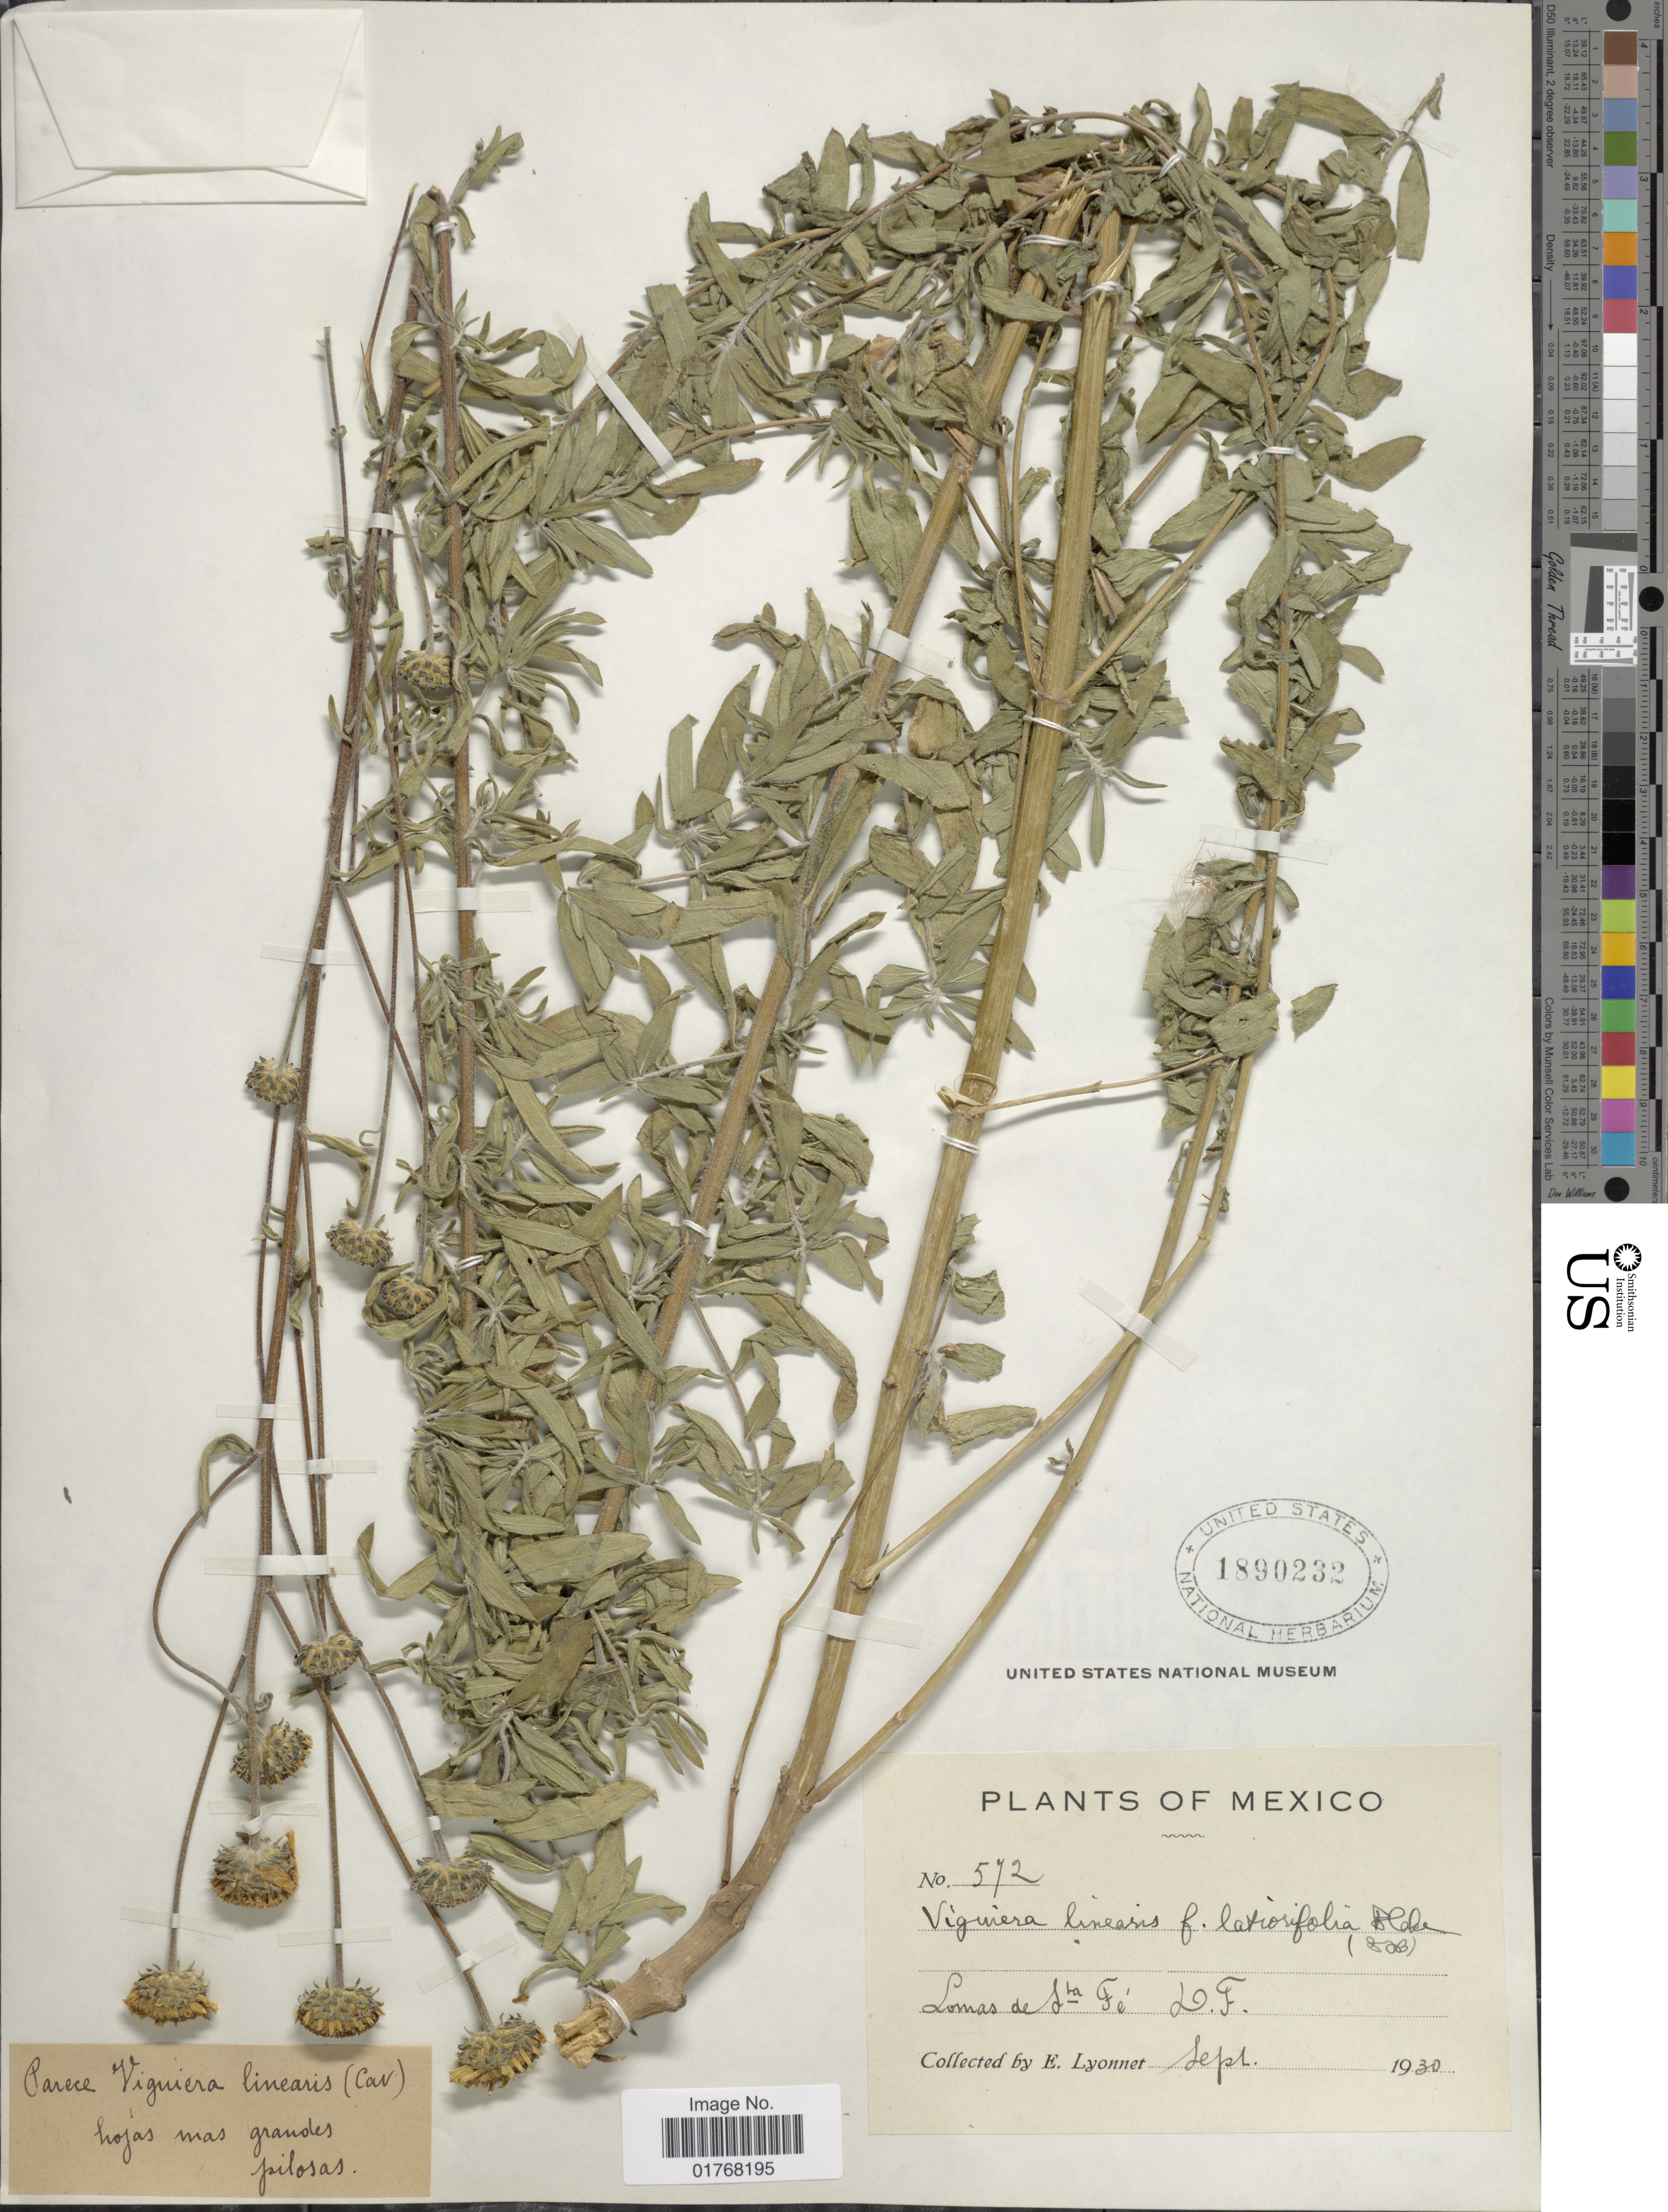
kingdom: Plantae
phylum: Tracheophyta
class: Magnoliopsida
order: Asterales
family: Asteraceae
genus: Viguiera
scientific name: Viguiera linearis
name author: (Cav.) Sch. Bip.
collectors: E. Lyonnet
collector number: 572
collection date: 1930-09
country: Mexico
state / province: Distrito Federal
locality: Lomas de Sta Fé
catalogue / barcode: US 1890232